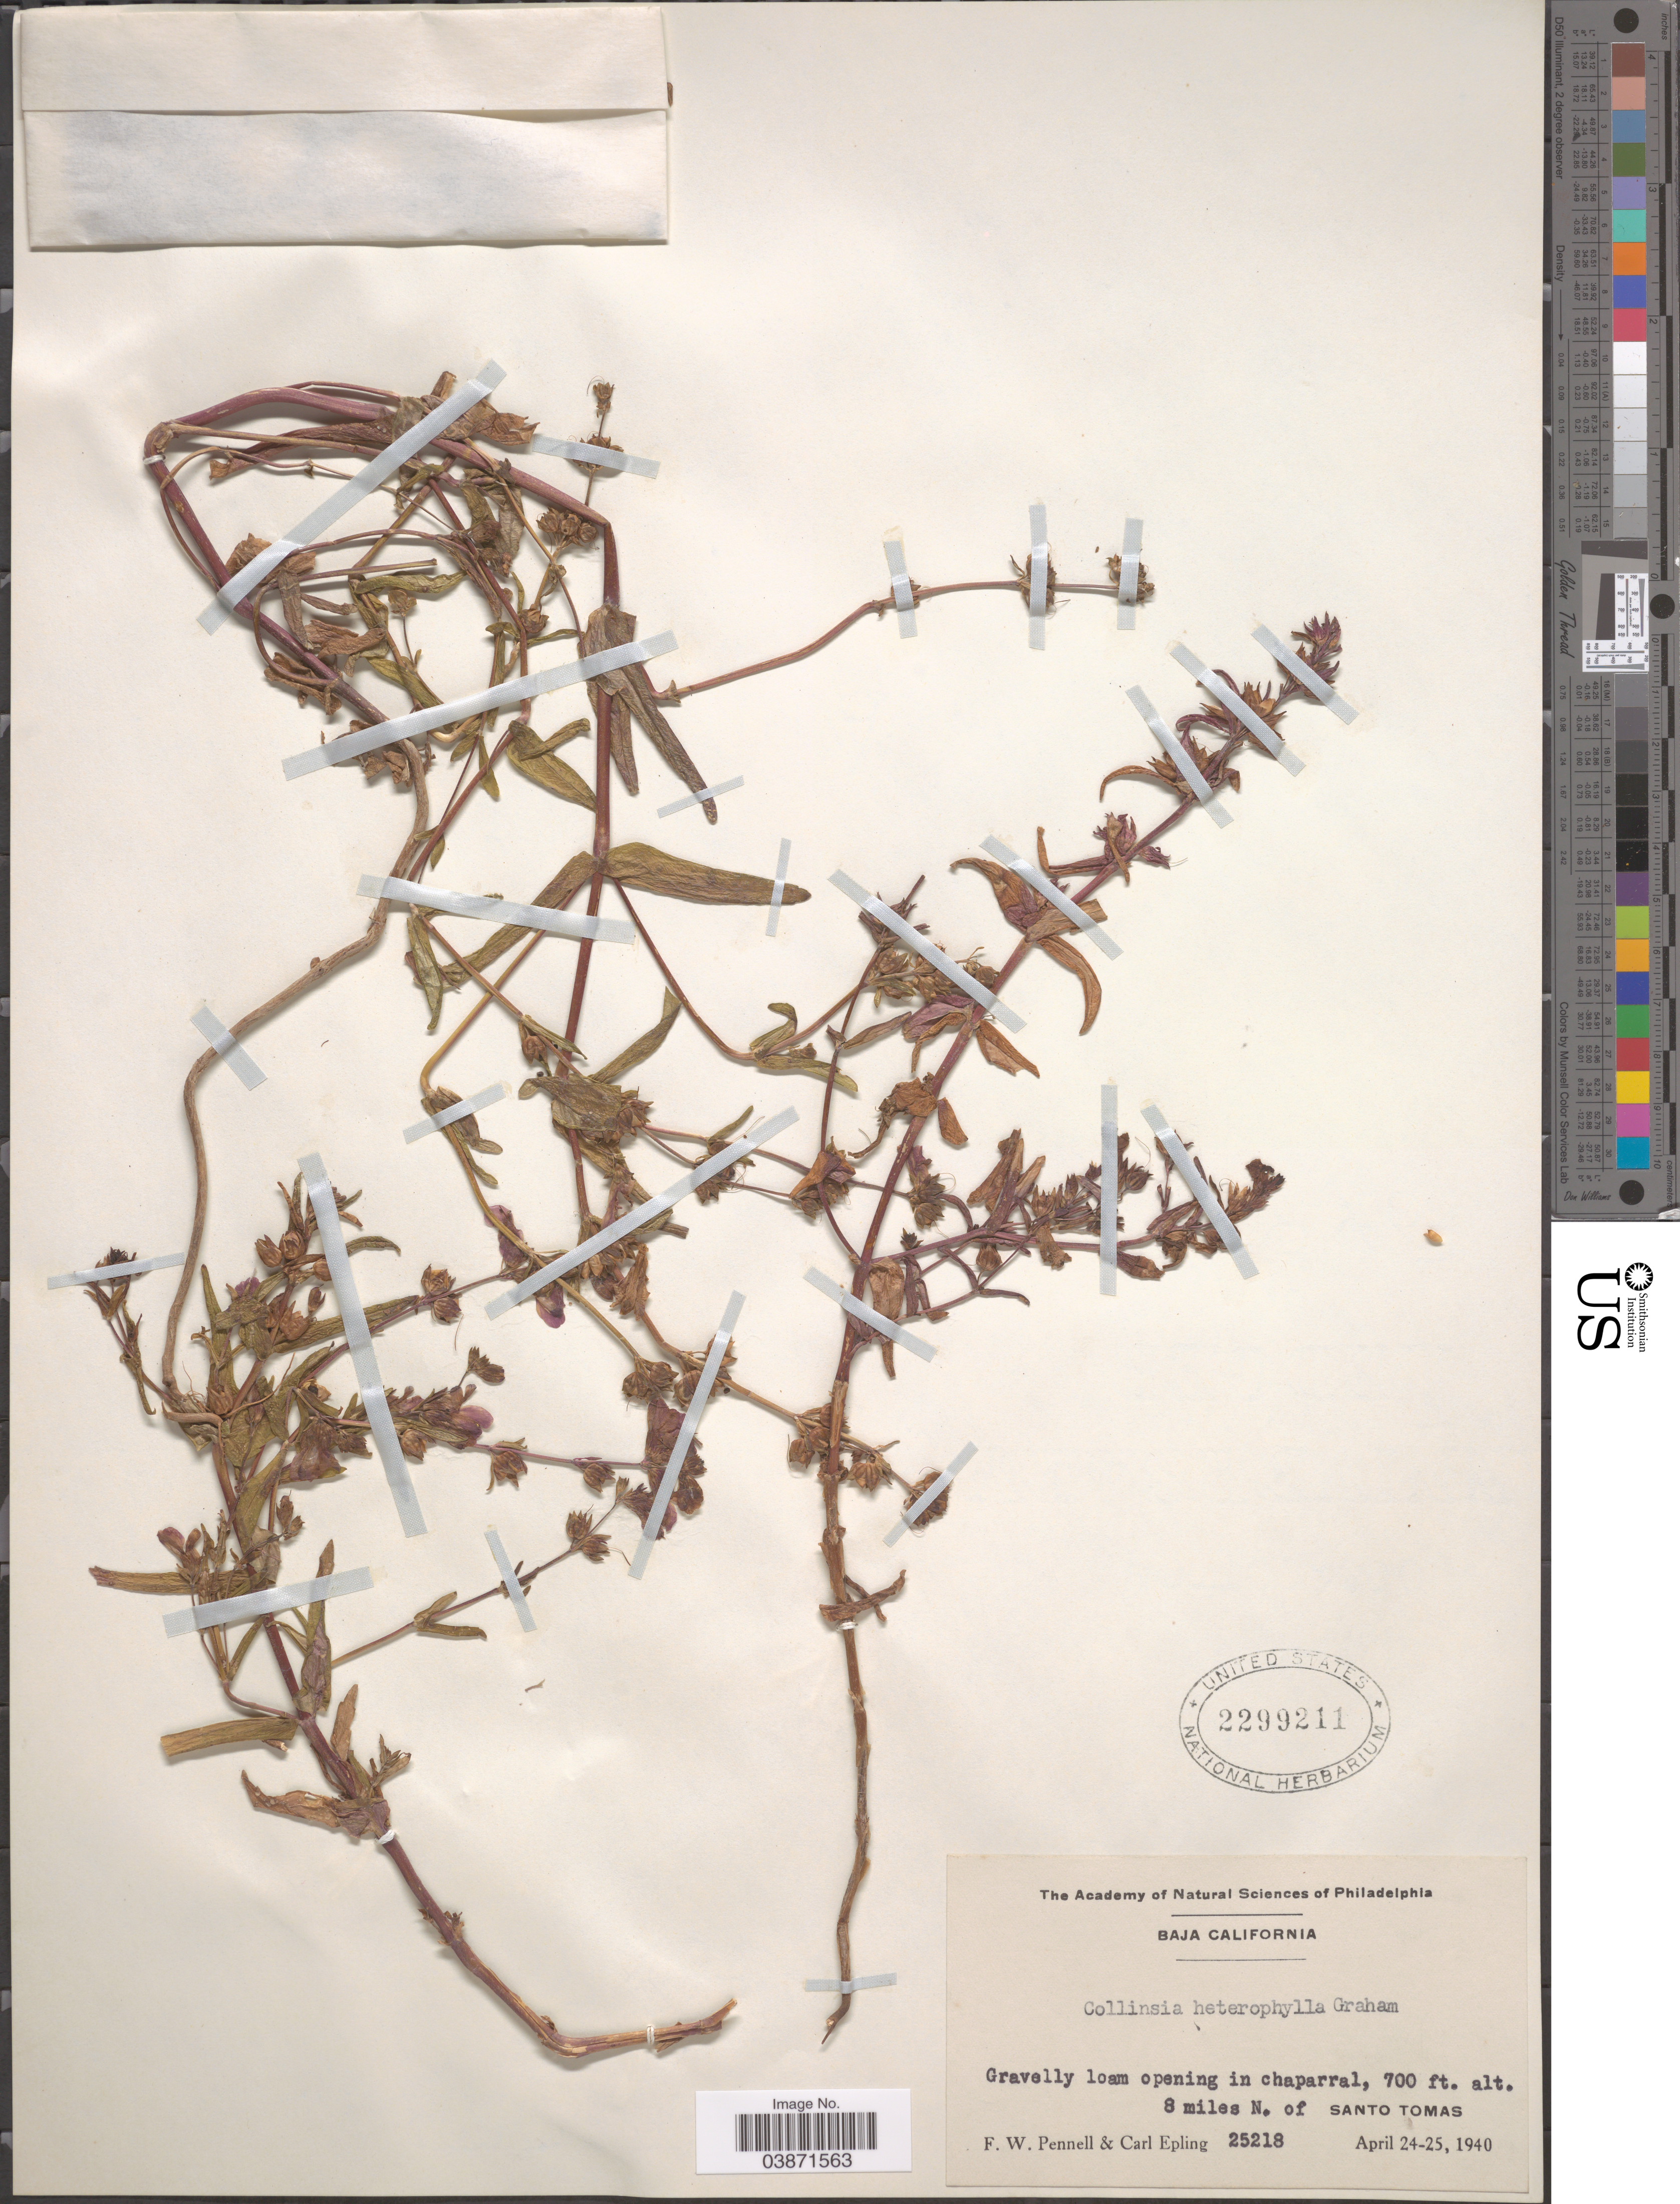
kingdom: Plantae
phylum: Tracheophyta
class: Magnoliopsida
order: Lamiales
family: Plantaginaceae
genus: Collinsia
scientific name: Collinsia heterophylla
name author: Buist ex Graham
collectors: F. W. Pennell & C. C. Epling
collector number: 25218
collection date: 1940-04-24/1940-04-25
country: Mexico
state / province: Baja California Norte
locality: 8 miles N. of Santo Tomas.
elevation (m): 213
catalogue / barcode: US 2299211